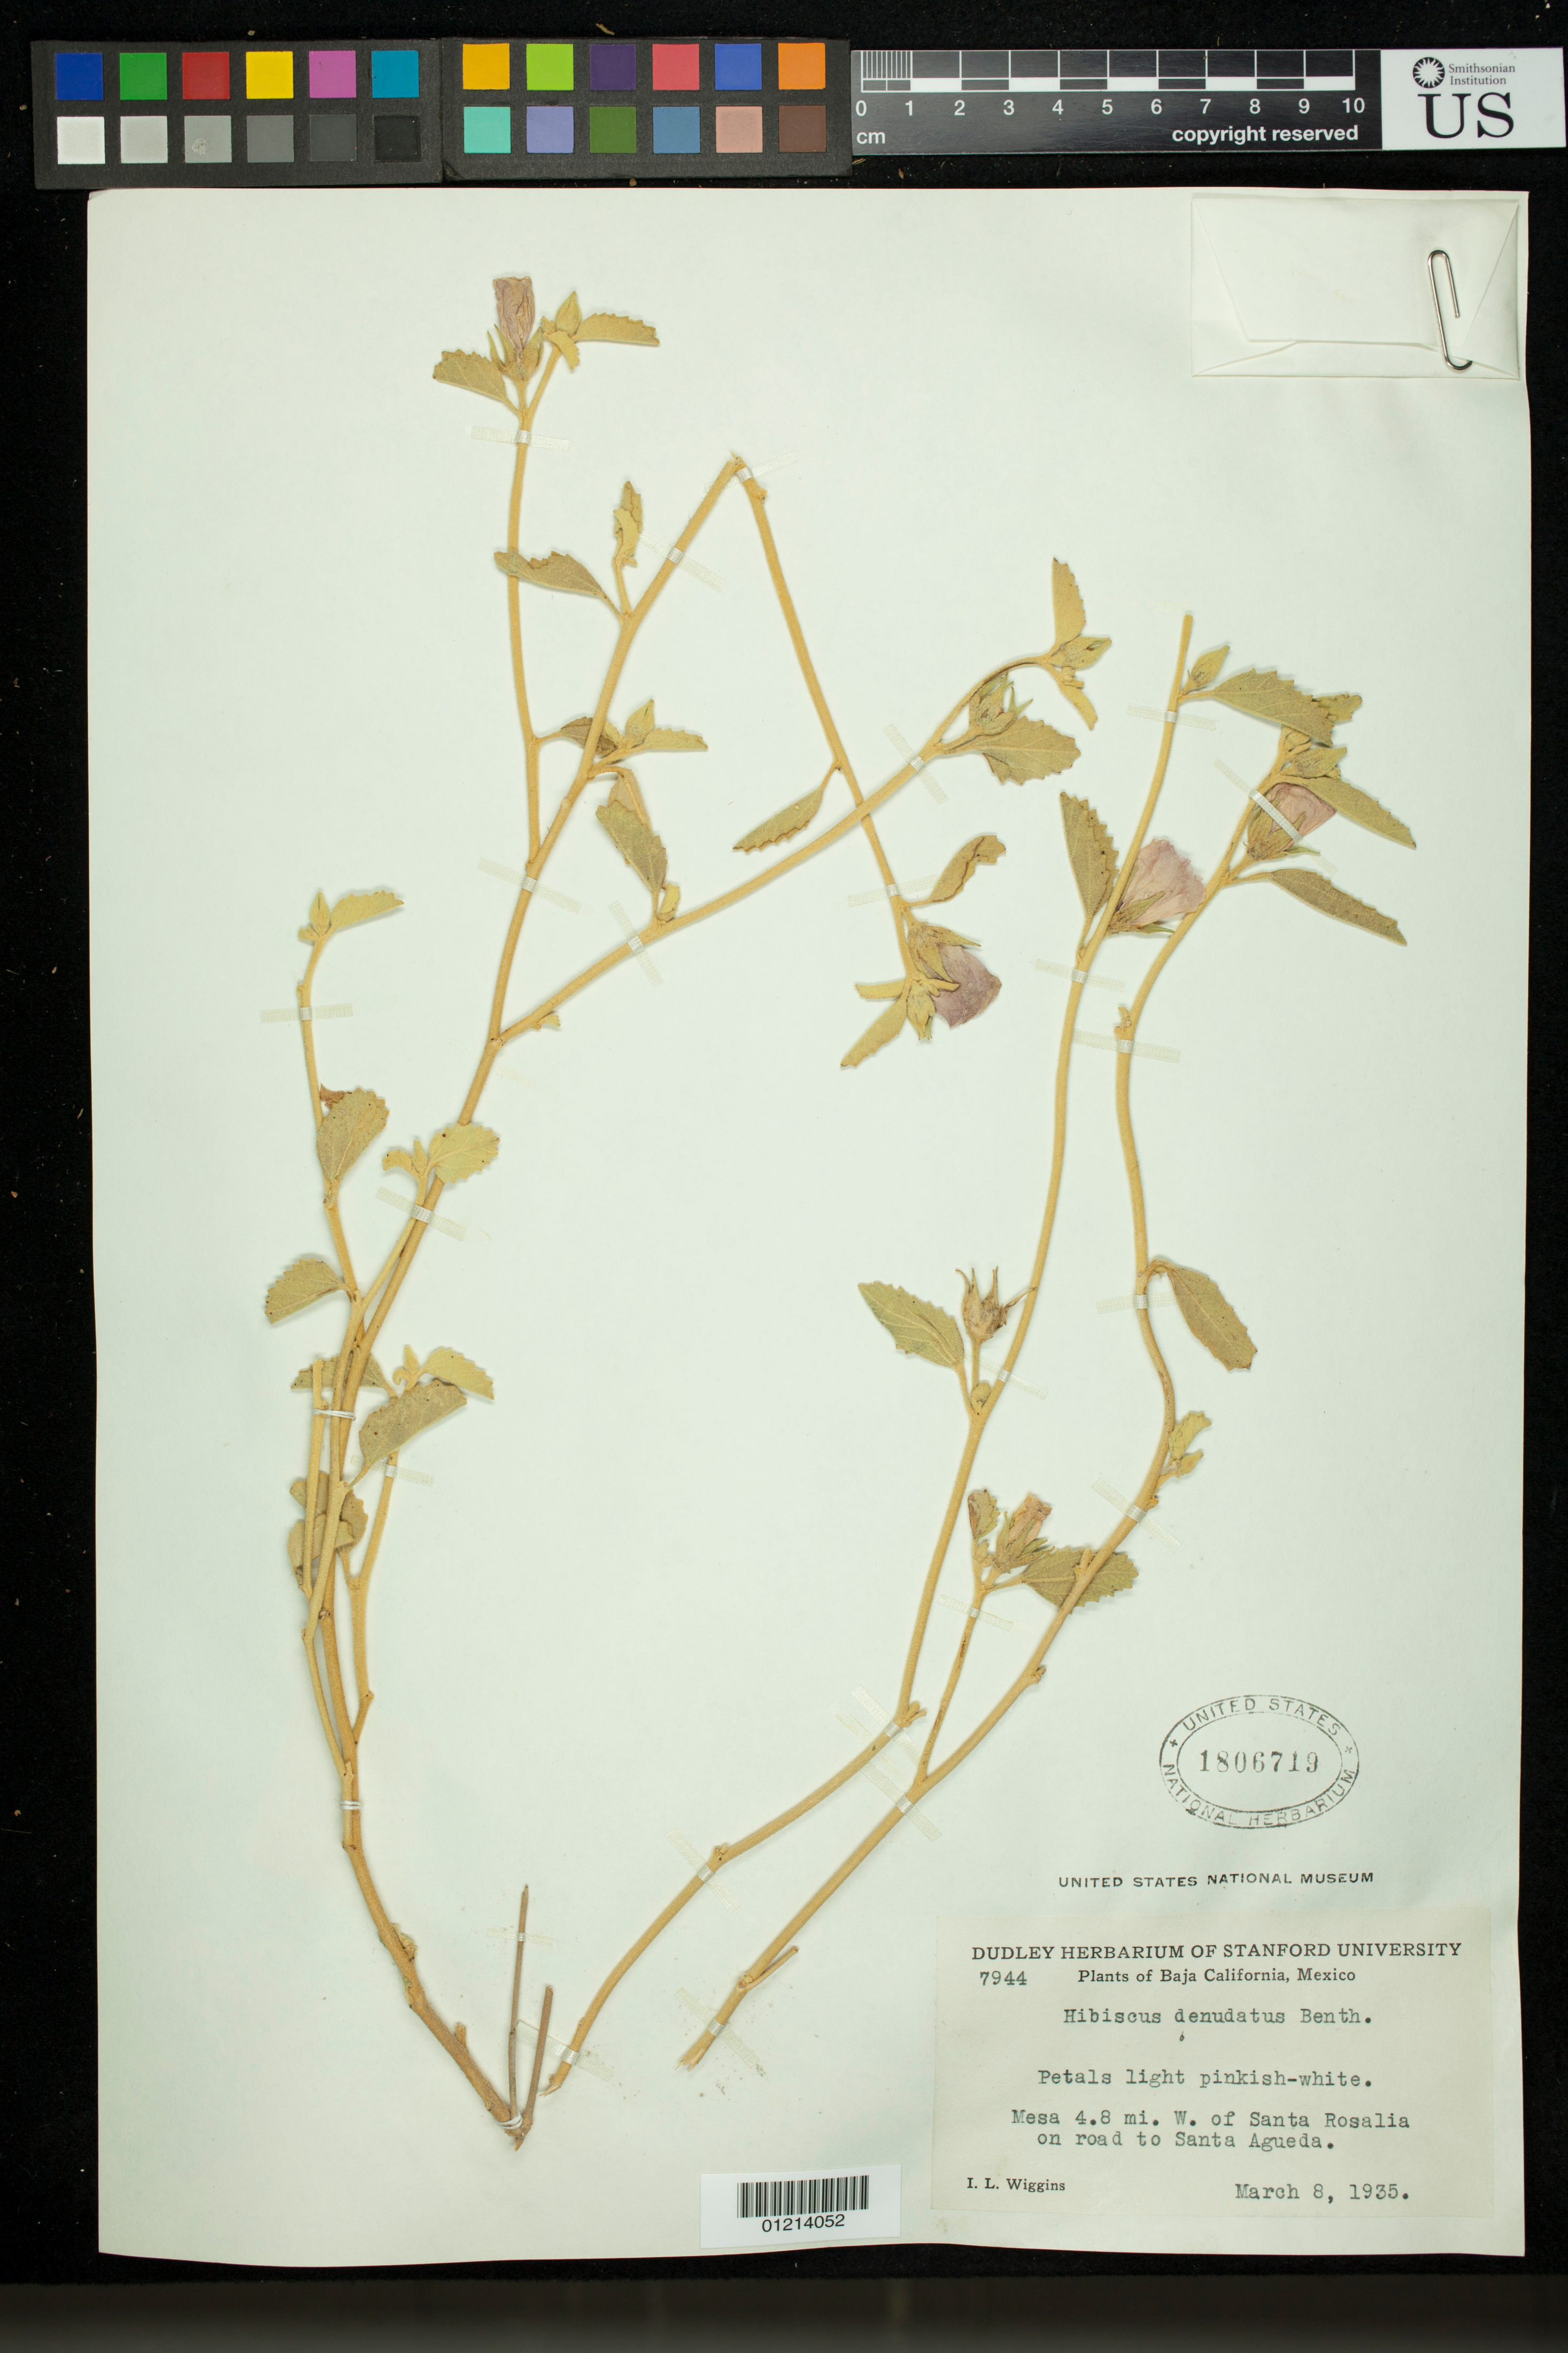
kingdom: Plantae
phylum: Tracheophyta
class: Magnoliopsida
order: Malvales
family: Malvaceae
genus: Hibiscus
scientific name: Hibiscus denudatus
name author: Benth.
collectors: Whitney Expedition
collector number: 7944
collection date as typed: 03 Aug 1935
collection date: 1935-08-03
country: Mexico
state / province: Baja California Sur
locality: Mesa 4.8 mi. W. of Santa Rosalia on road to Santa Agueda.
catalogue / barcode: US 1806719